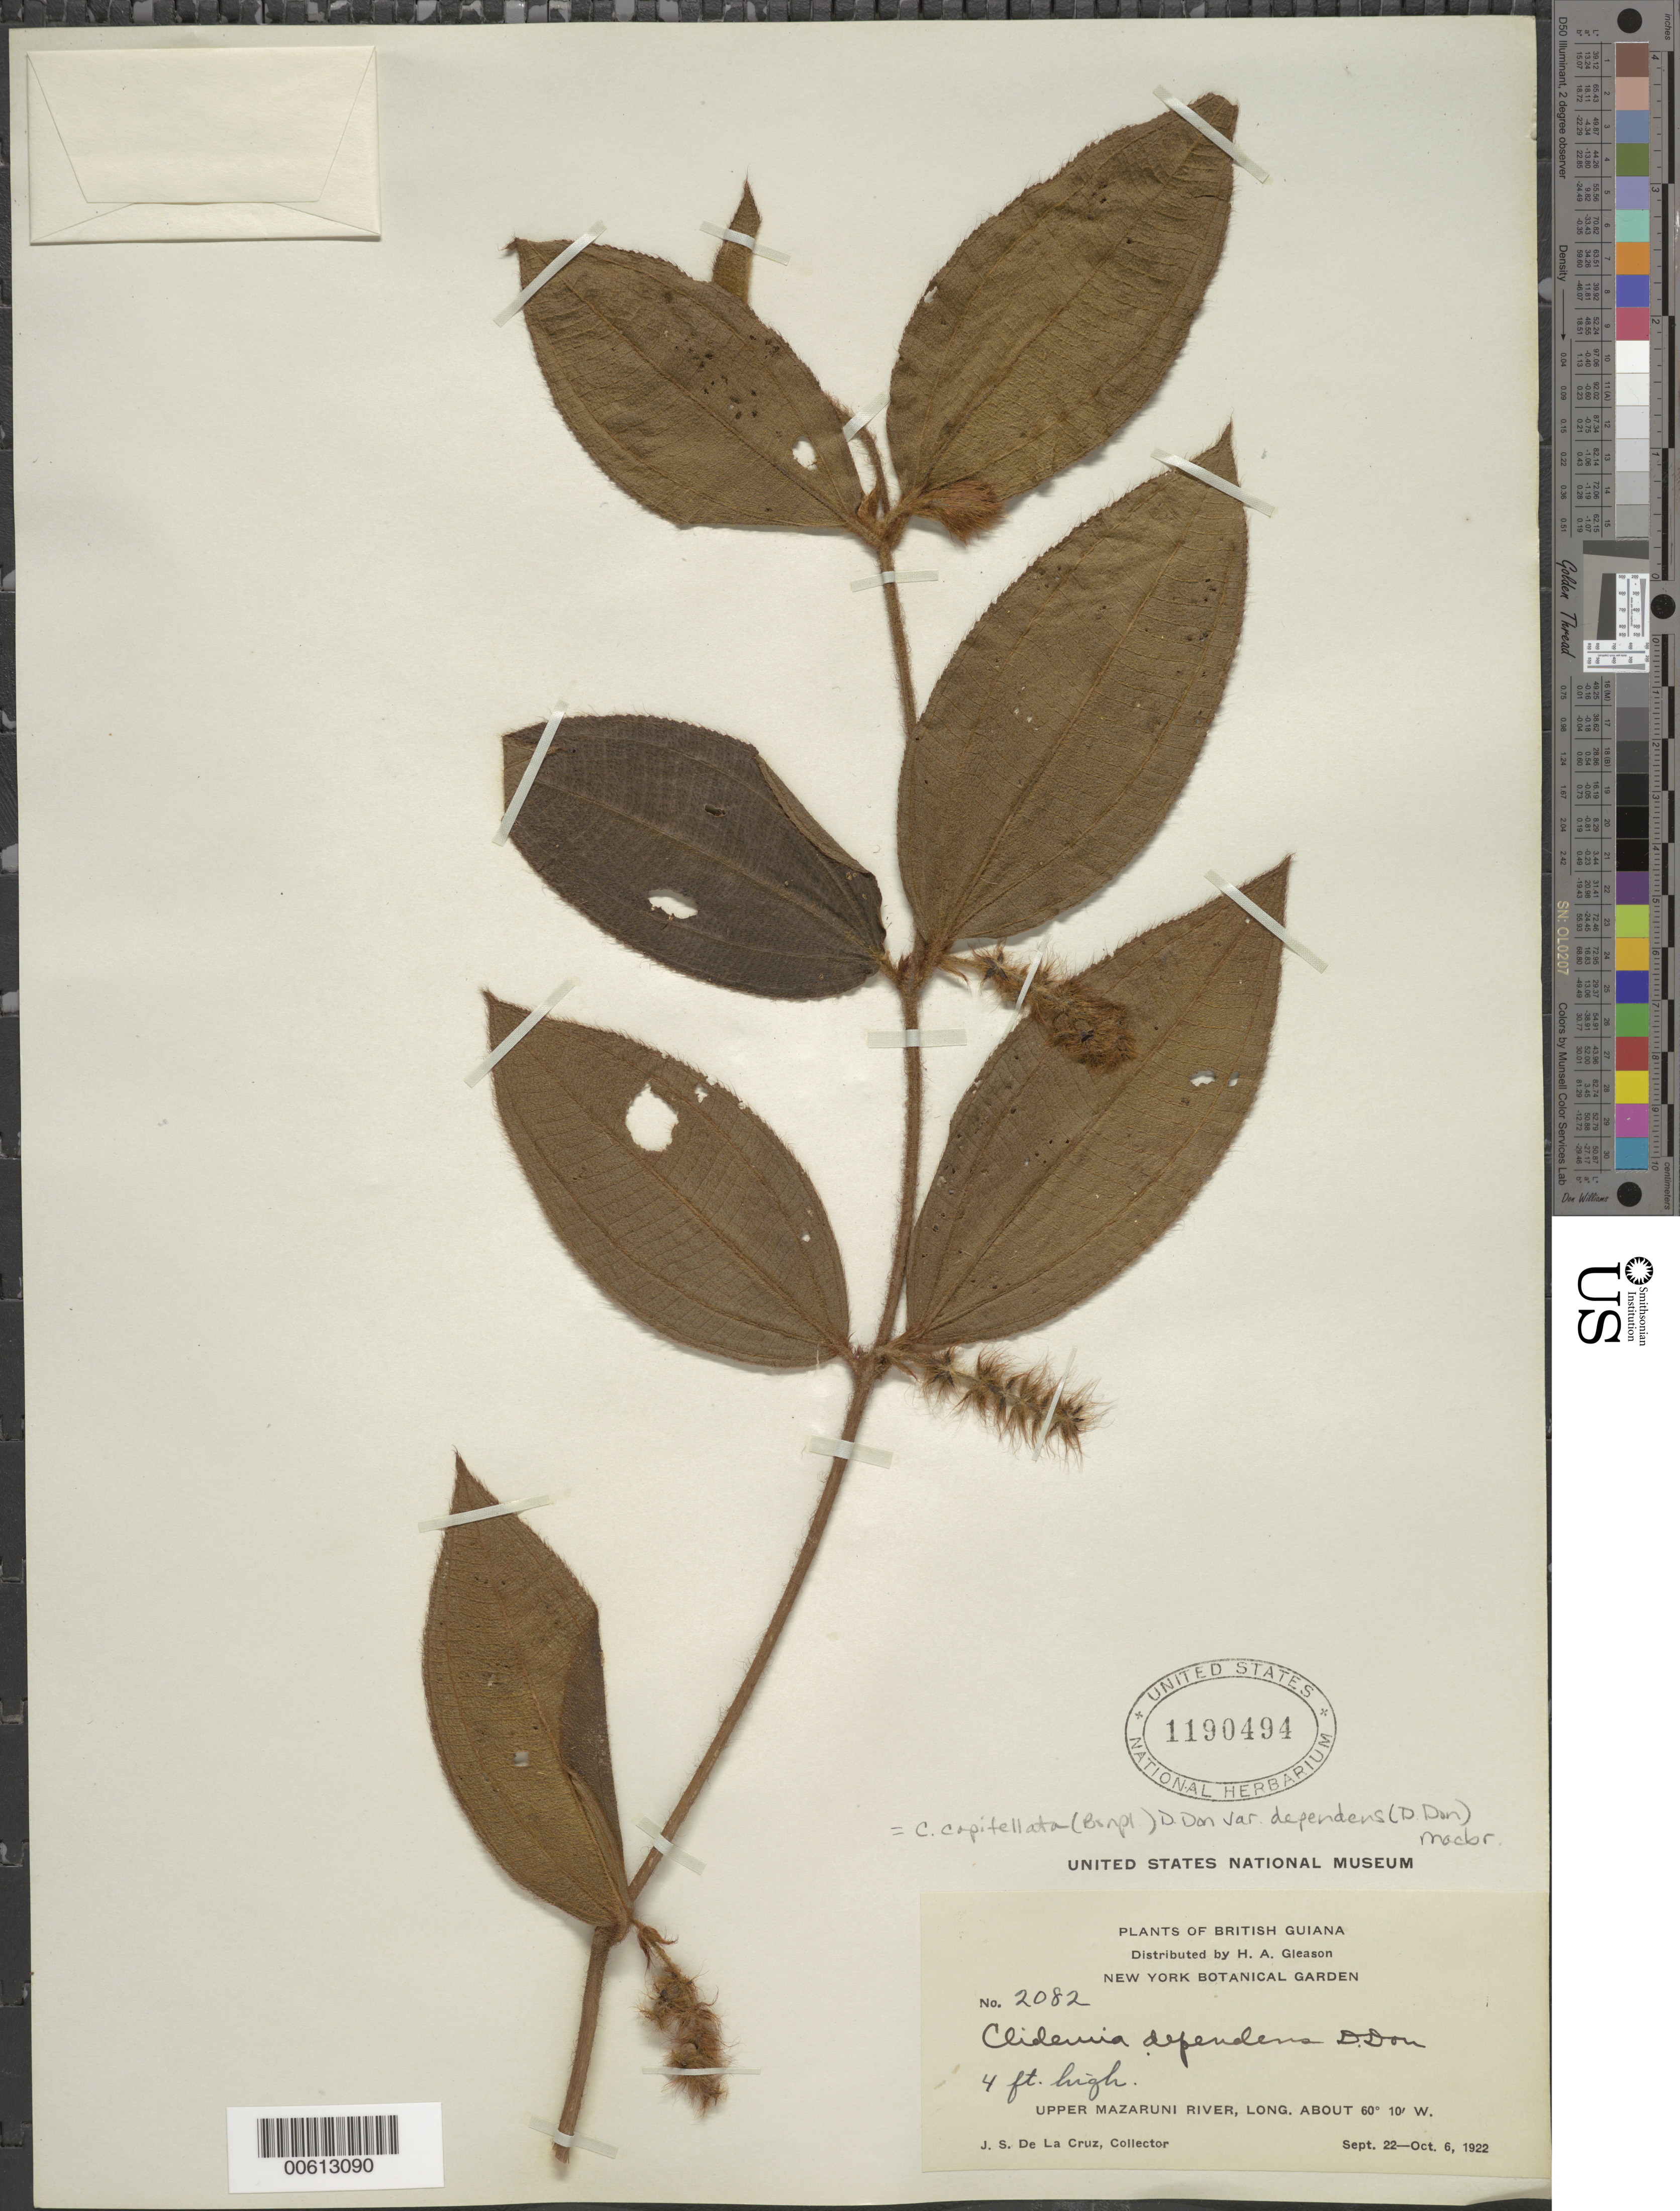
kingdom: Plantae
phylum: Tracheophyta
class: Magnoliopsida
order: Myrtales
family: Melastomataceae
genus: Clidemia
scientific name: Clidemia capitellata var. dependens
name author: (Pav. & D. Don) J.F. Macbr.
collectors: J. S. de la Cruz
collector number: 2082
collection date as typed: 22-Sep-22 to 6-Oct-22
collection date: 1922-09-22/1922-10-06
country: Guyana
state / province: Cuyuni-Mazaruni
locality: Upper Mazaruni R.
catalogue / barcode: US 1190494